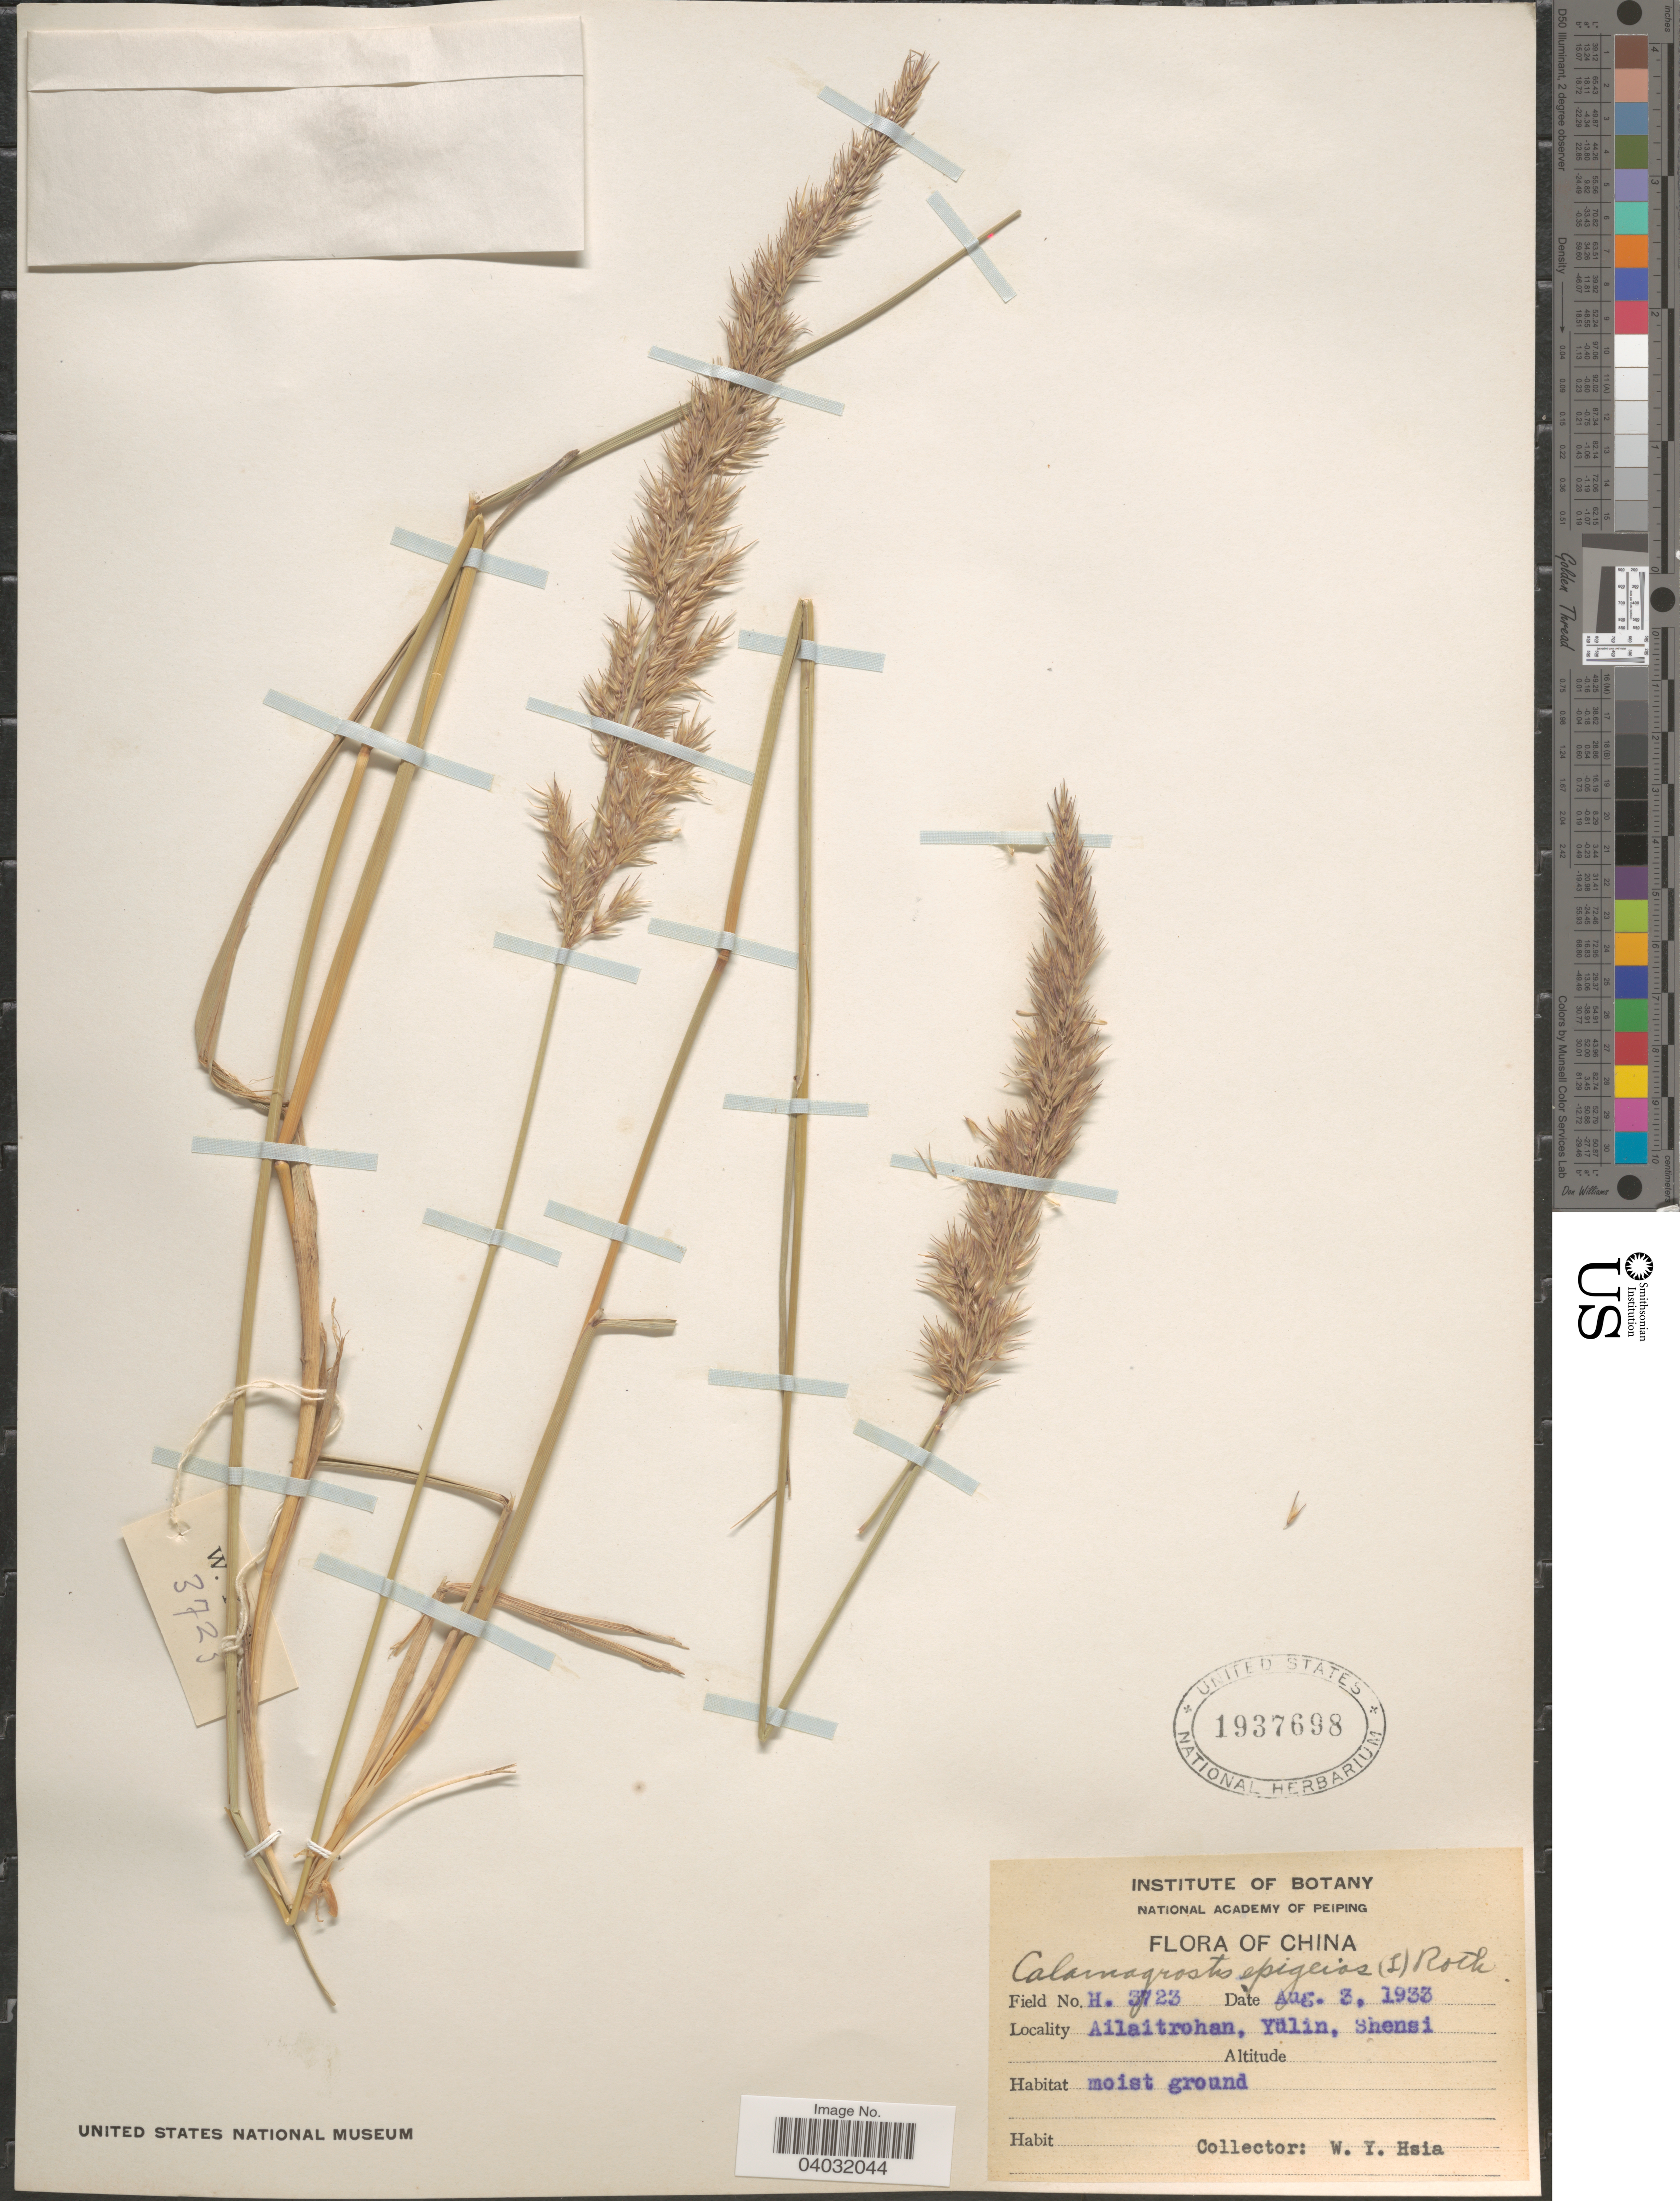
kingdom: Plantae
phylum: Tracheophyta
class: Liliopsida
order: Poales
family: Poaceae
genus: Calamagrostis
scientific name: Calamagrostis epigeios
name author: (L.) Roth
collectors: W. Hsia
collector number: H3723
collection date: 1933-08-03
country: China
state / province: Shaanxi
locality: Ailaitrohan, Yülin, Shensi.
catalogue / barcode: US 1937698